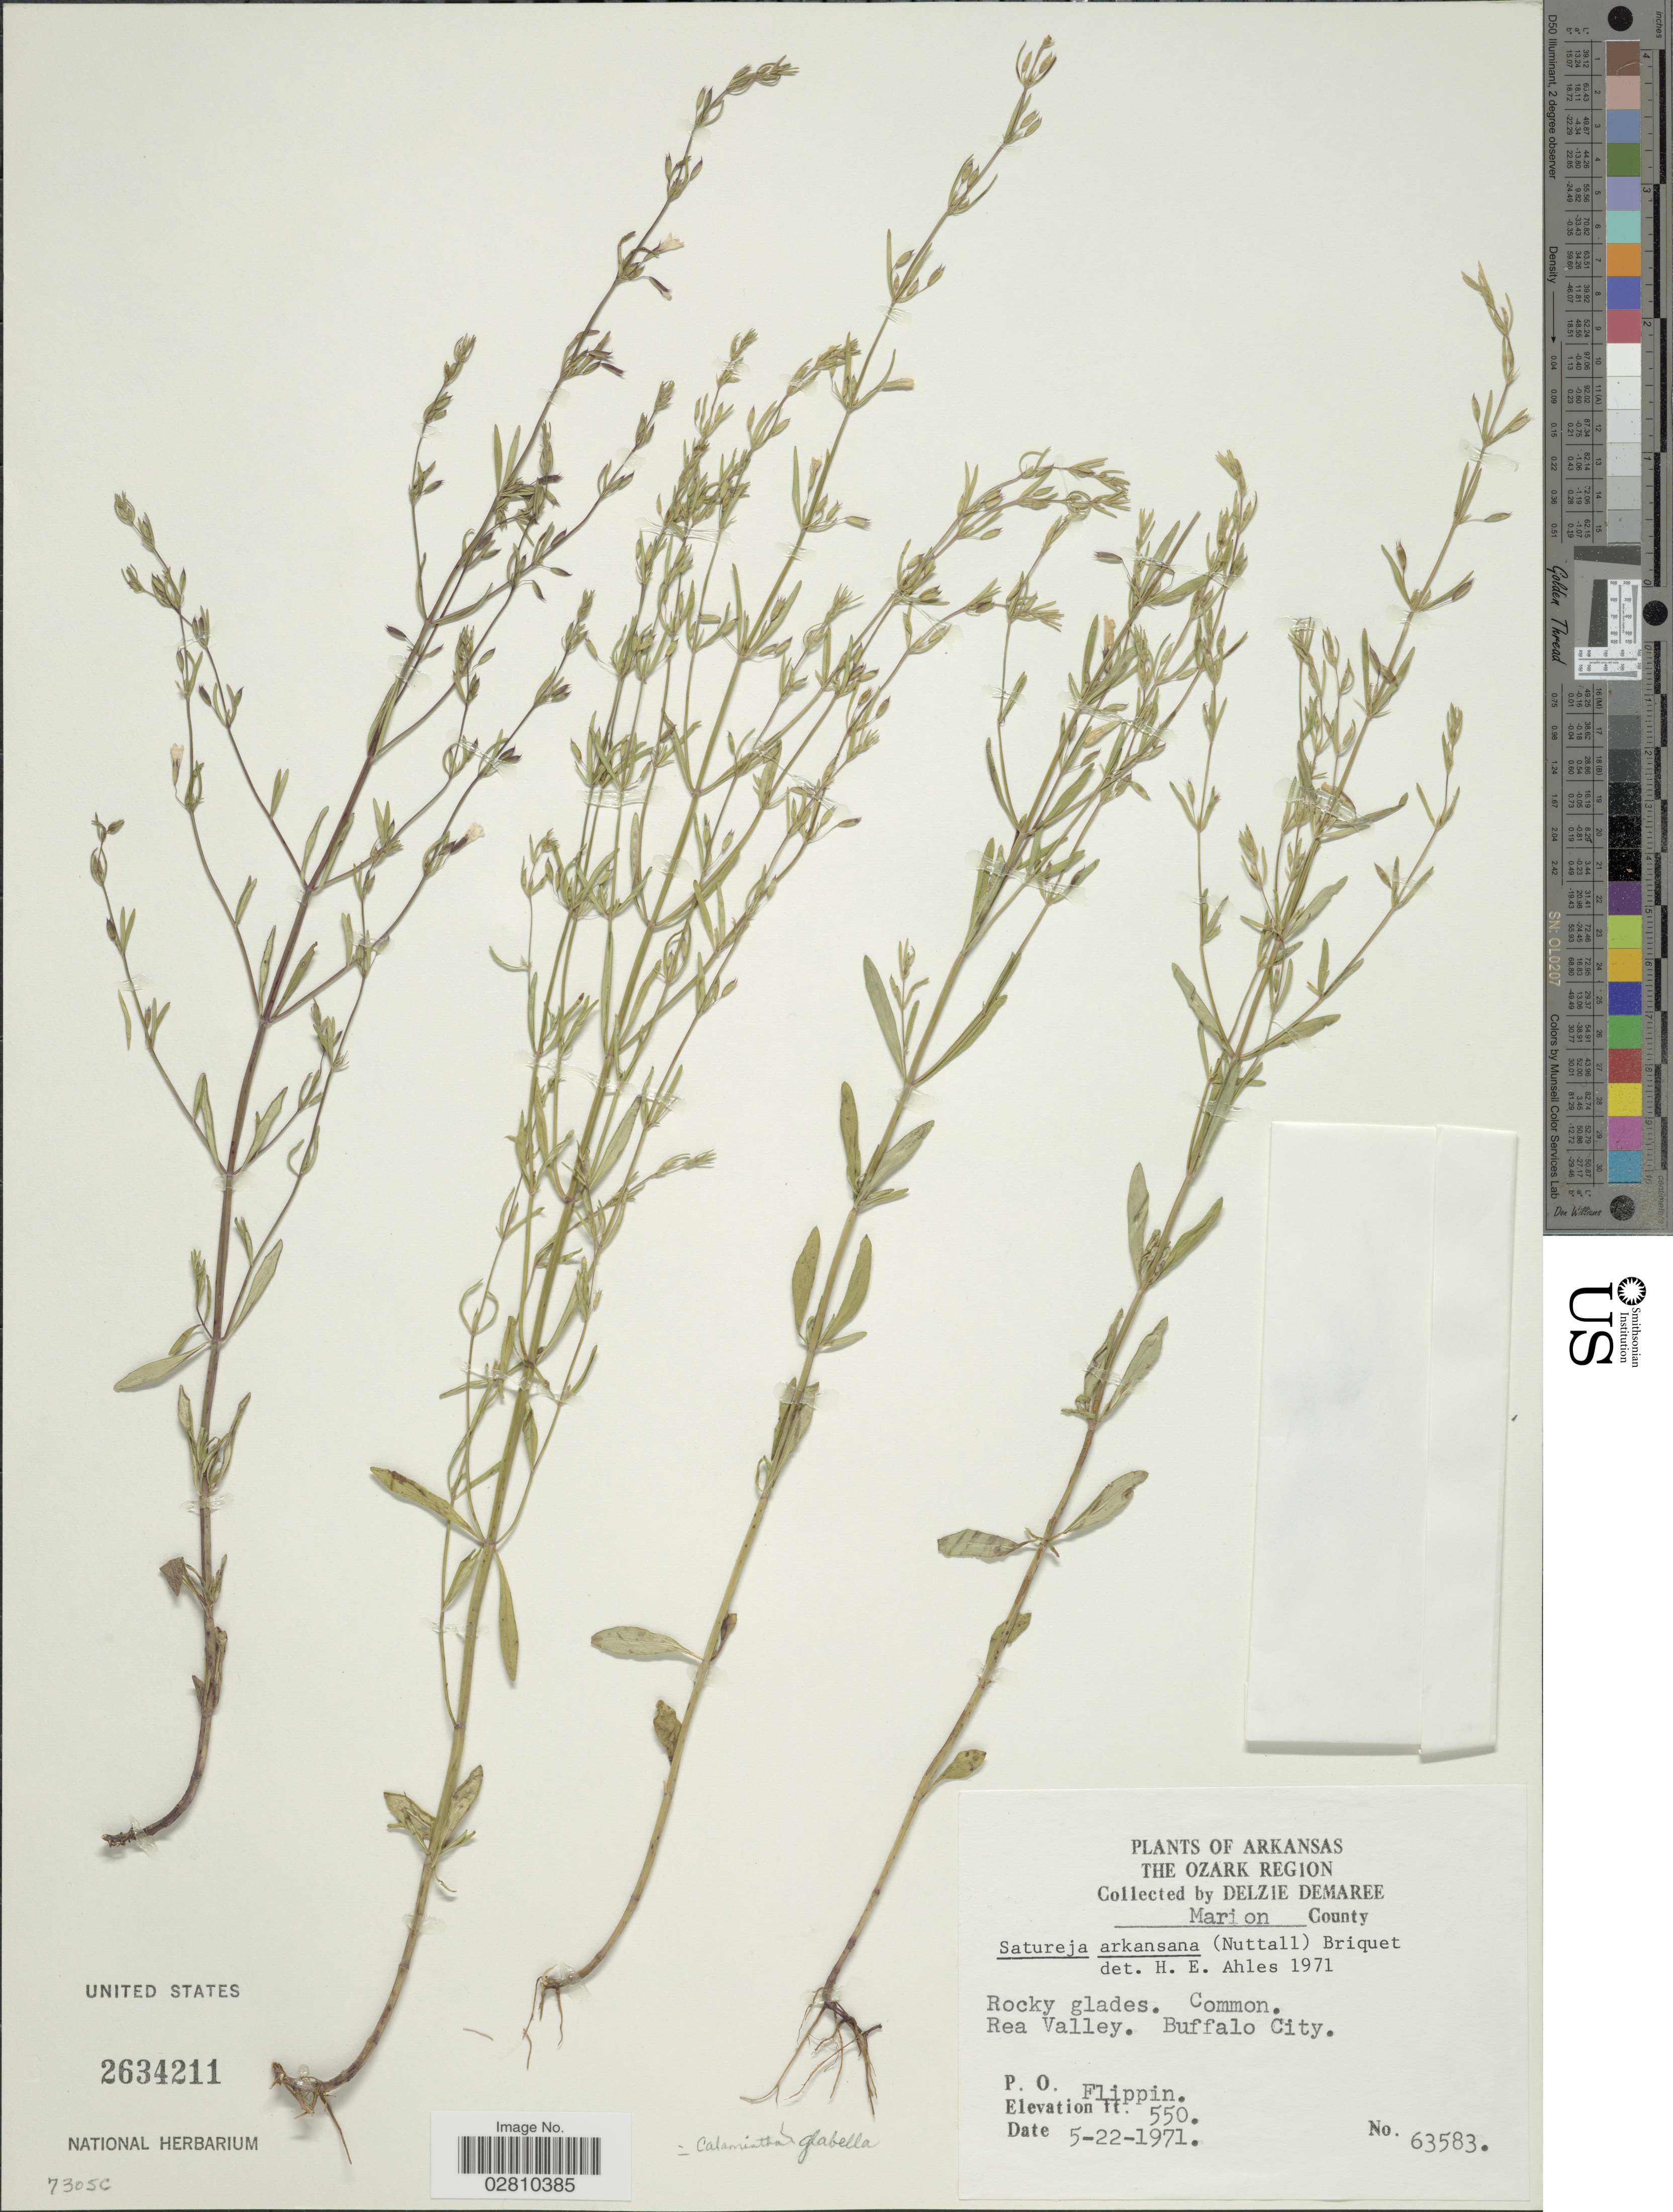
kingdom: Plantae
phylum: Tracheophyta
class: Magnoliopsida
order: Lamiales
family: Lamiaceae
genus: Clinopodium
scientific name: Clinopodium glabrum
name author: (Nutt.) Kuntze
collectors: D. Demaree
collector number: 63583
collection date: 1971-05-22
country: United States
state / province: Arkansas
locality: The Ozark Region. Marion County. Rea Valley. Buffalo City. P.O. Flippin.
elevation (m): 168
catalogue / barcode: US 2634211